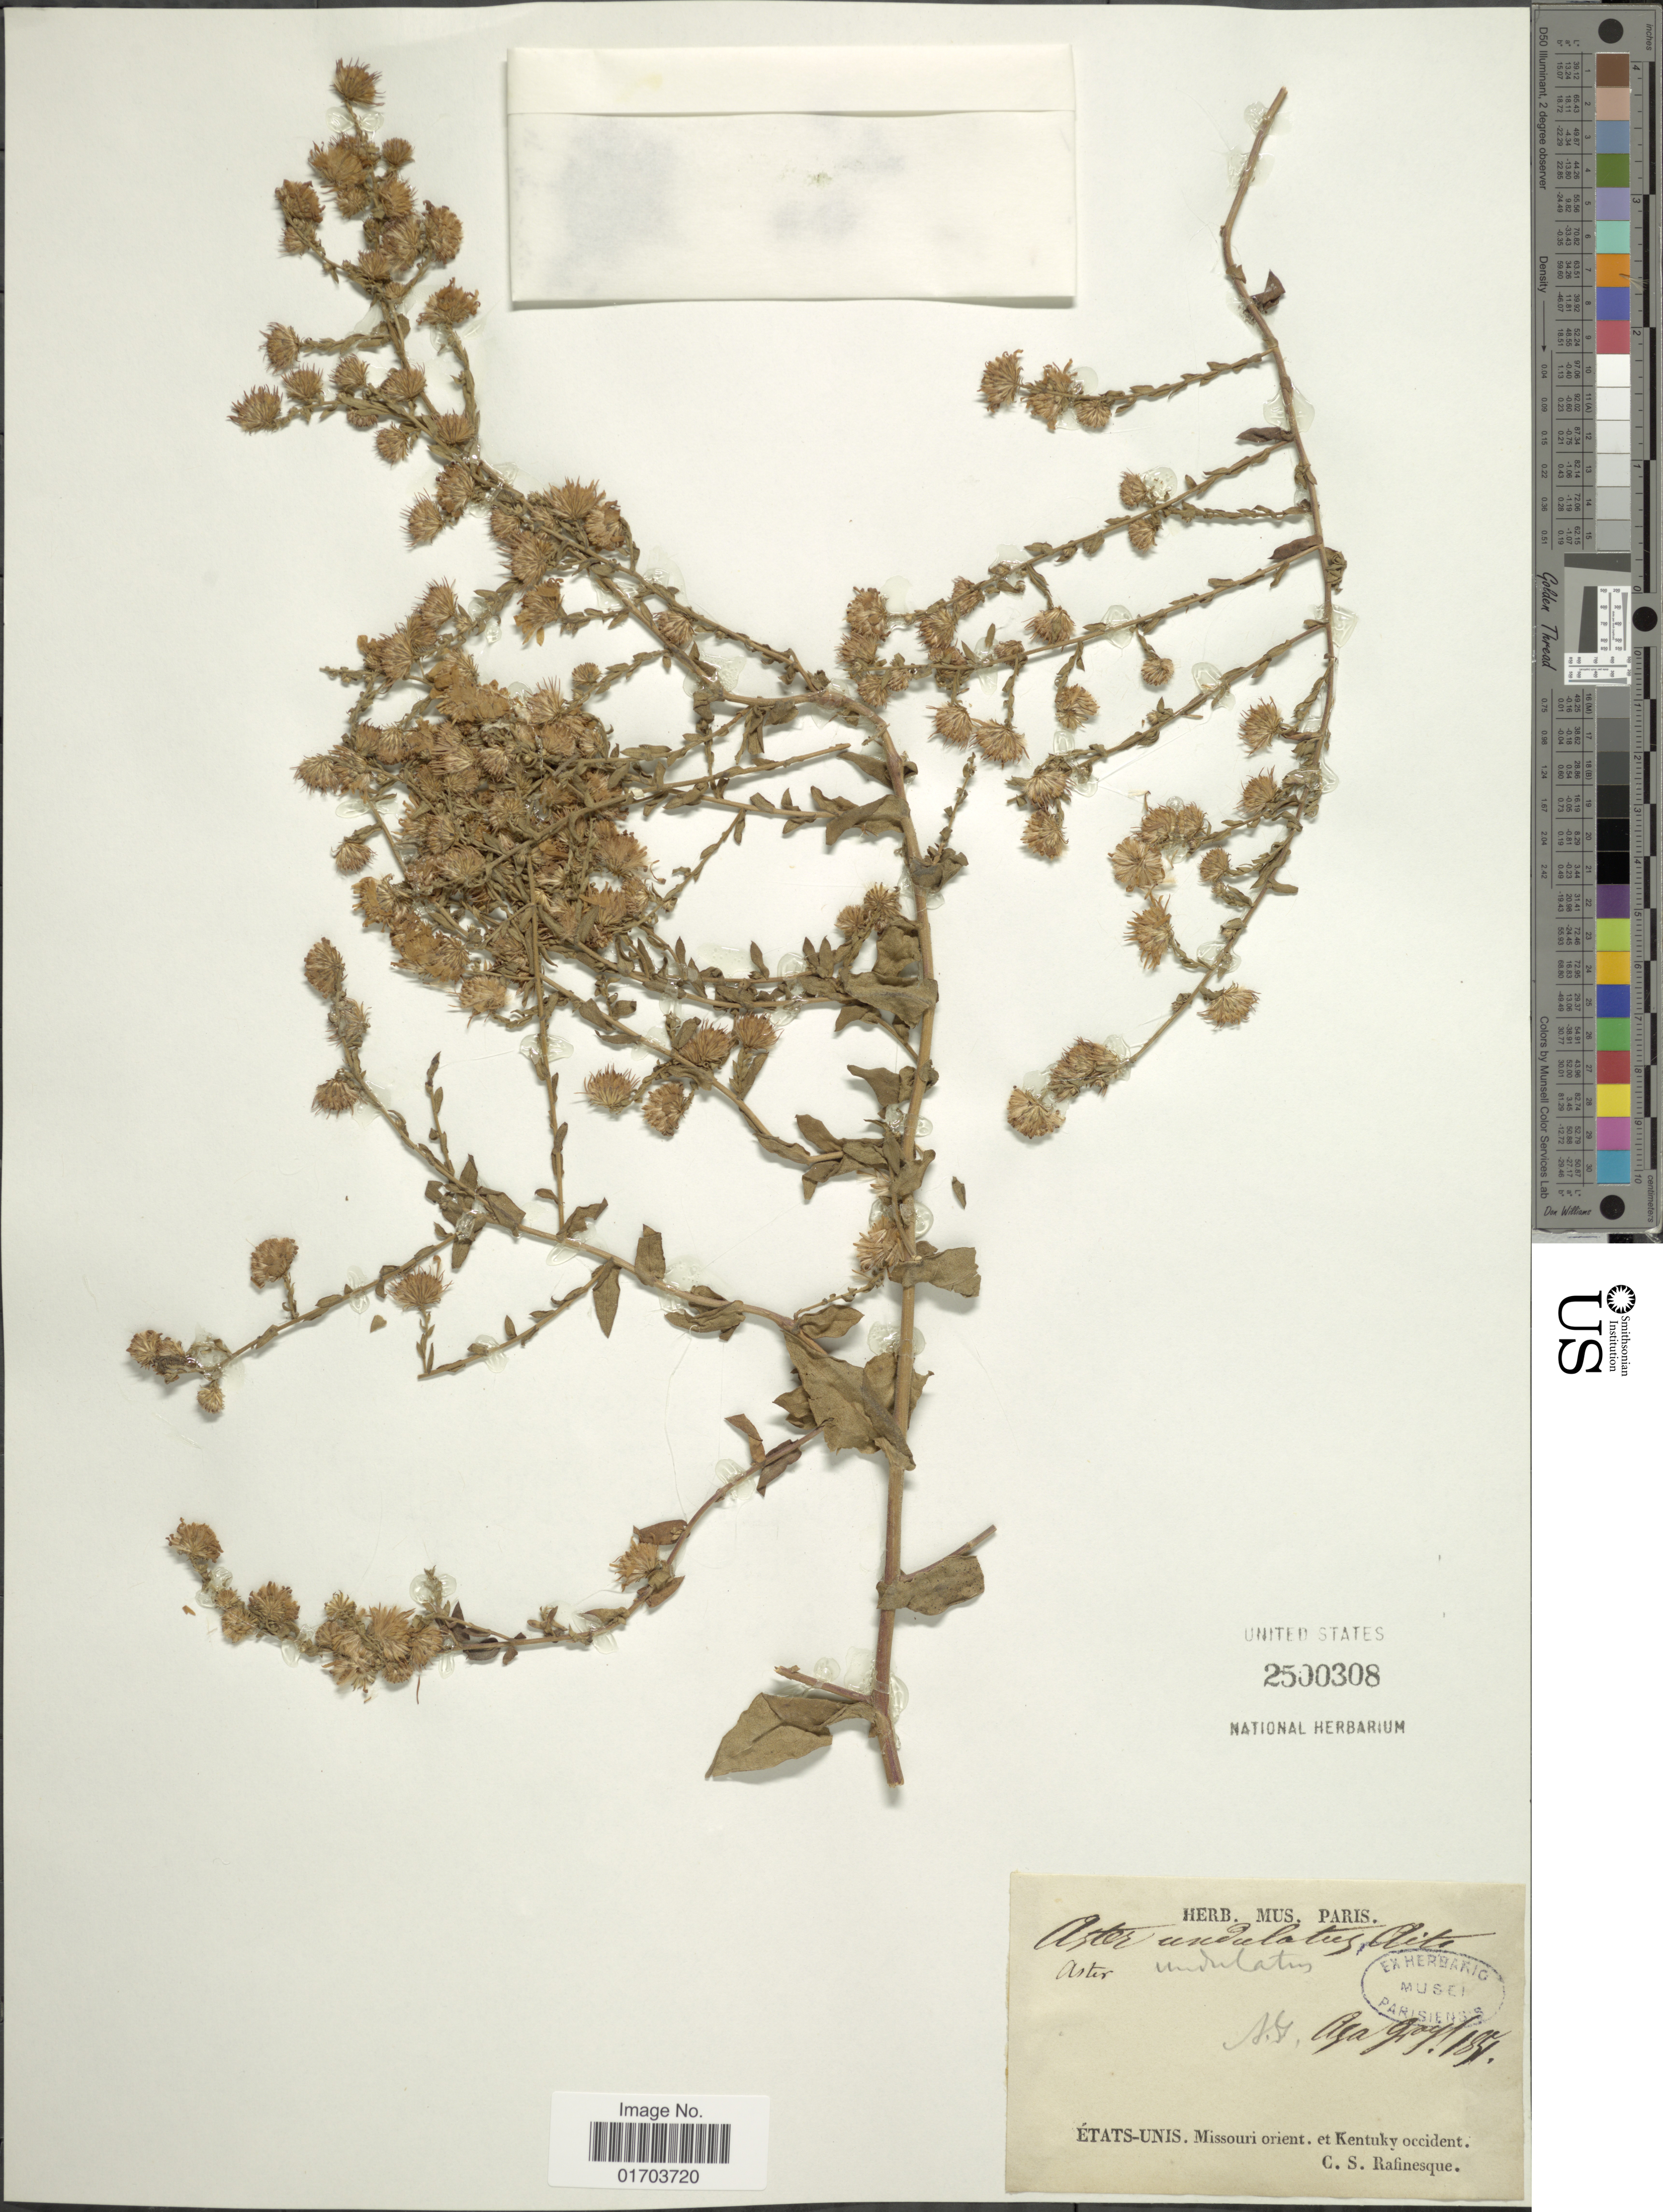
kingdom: Plantae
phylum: Tracheophyta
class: Magnoliopsida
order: Asterales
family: Asteraceae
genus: Symphyotrichum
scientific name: Symphyotrichum undulatum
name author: (L.) G.L. Nesom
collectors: C. S. Rafinesque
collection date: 1851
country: United States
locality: Etans-Unis. Missouri orient. et Kentucky occident.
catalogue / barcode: US 2500308